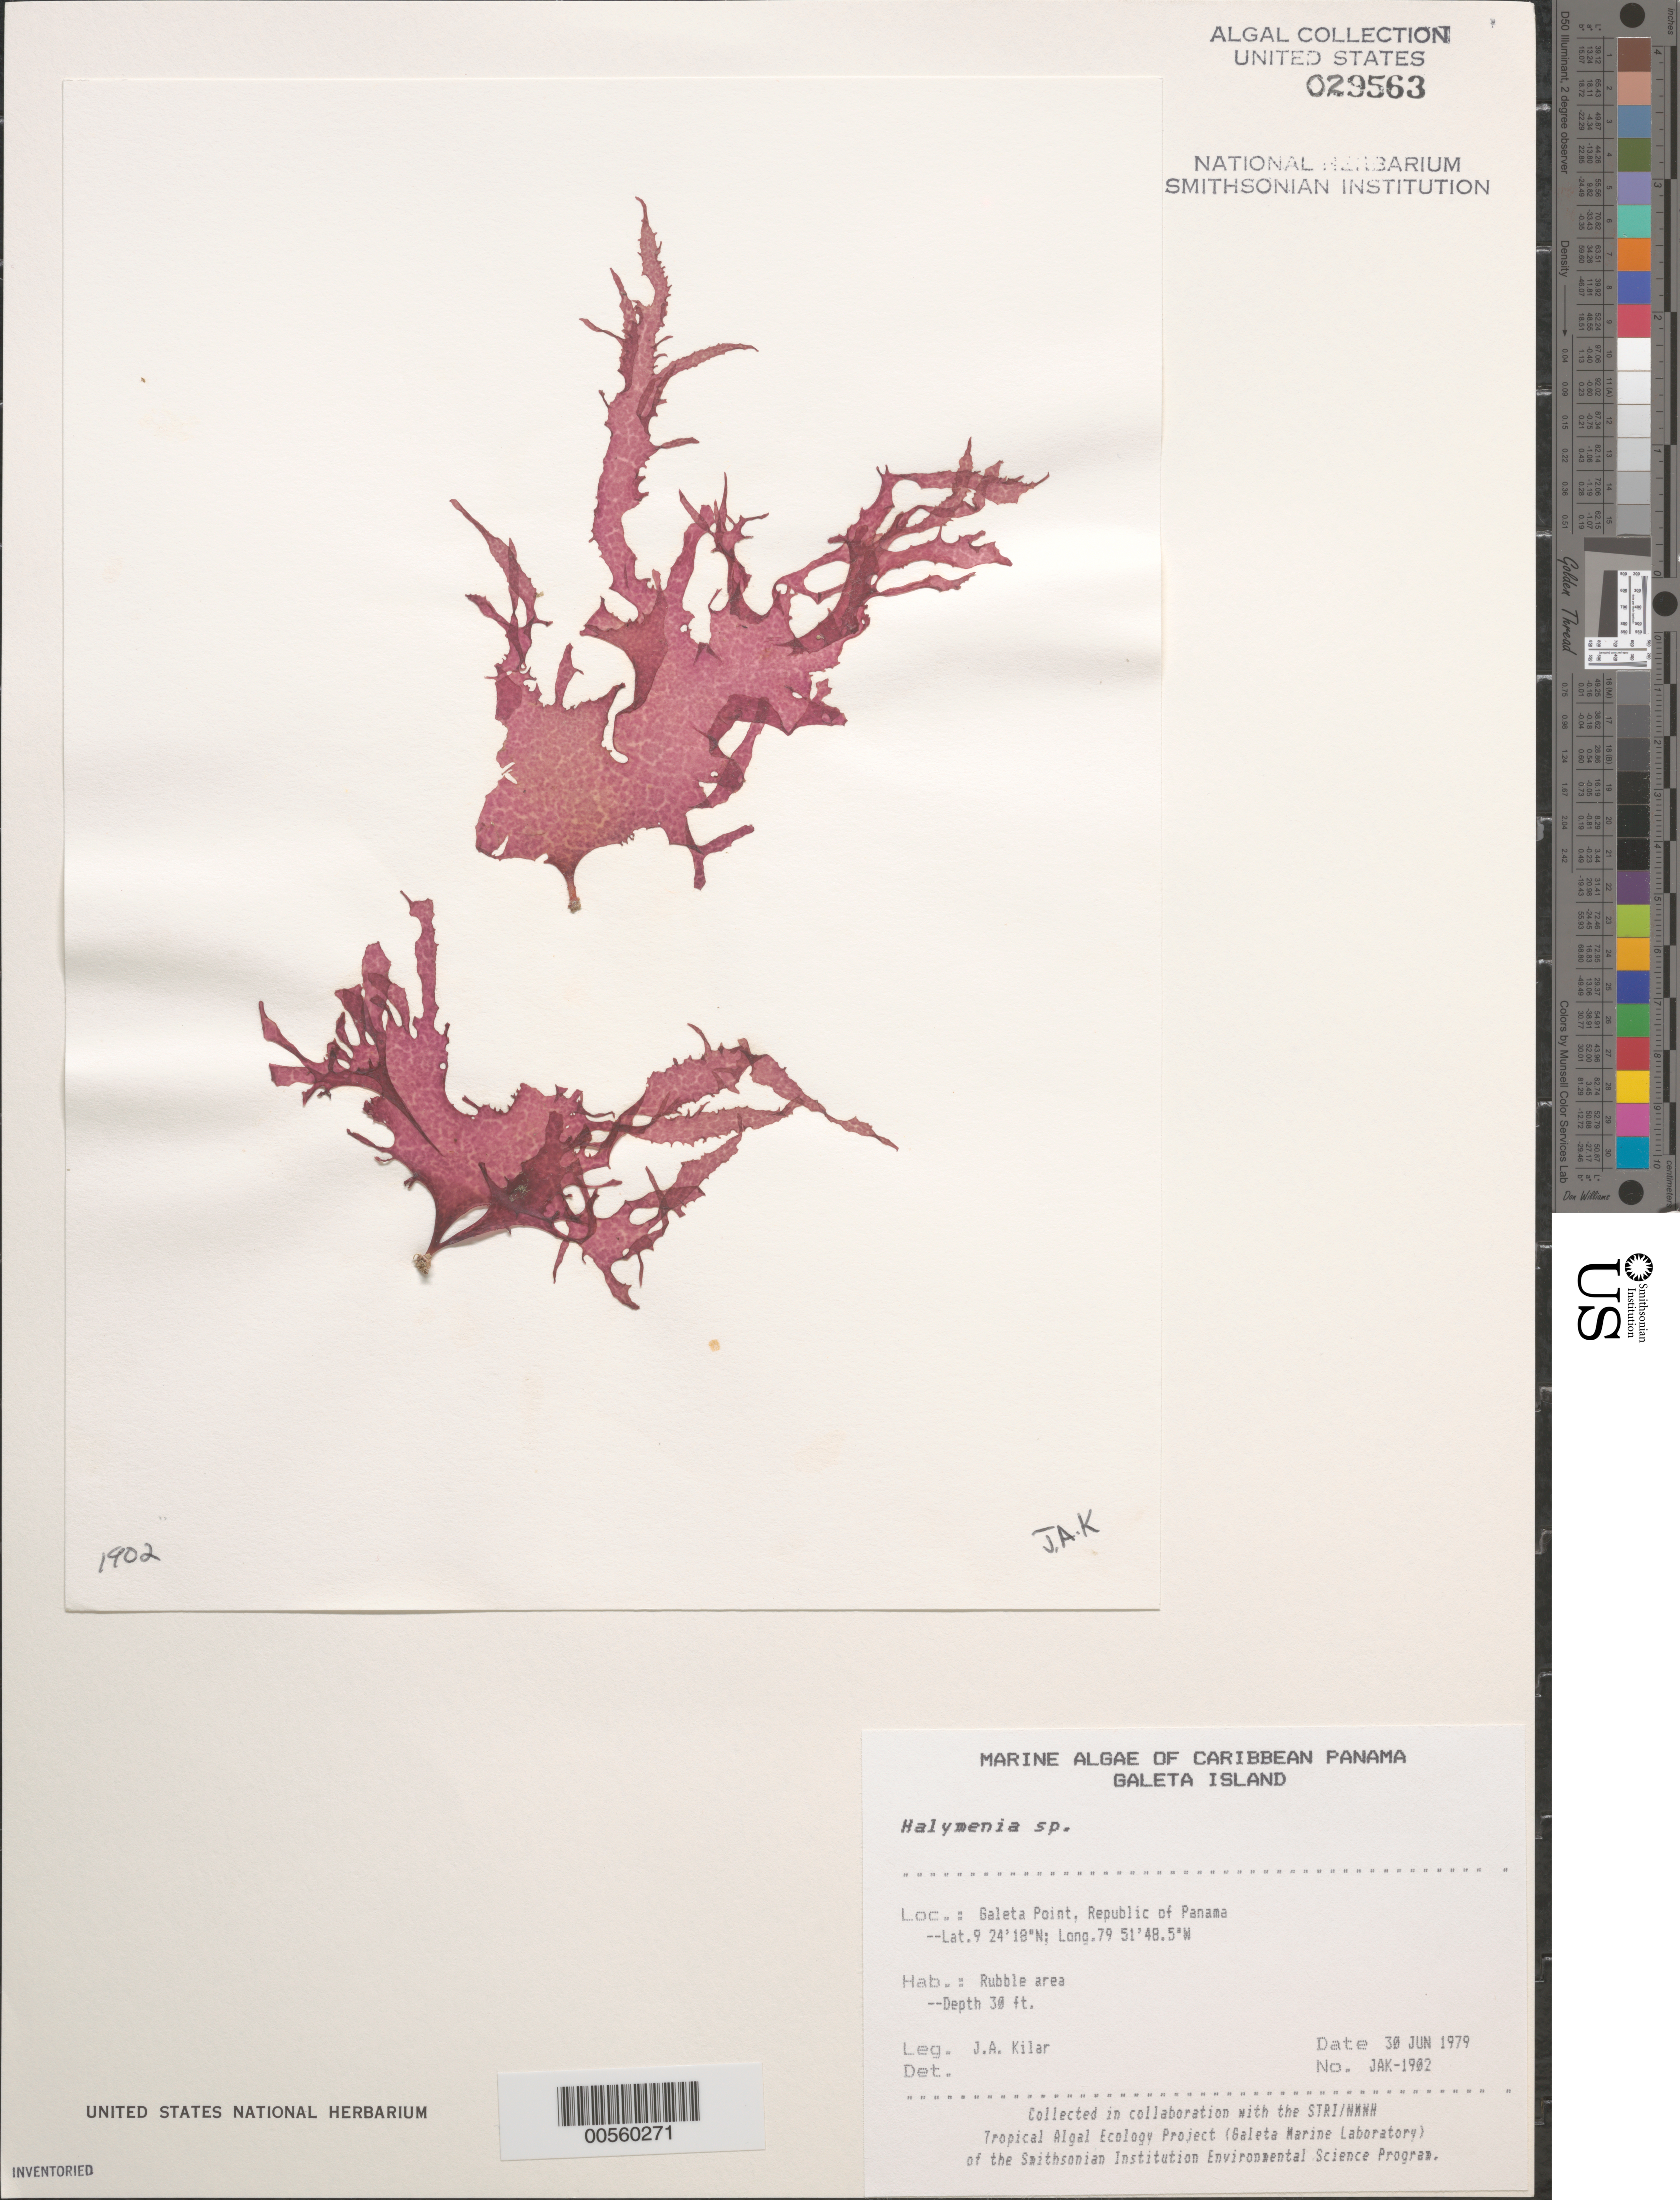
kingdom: Plantae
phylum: Rhodophyta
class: Florideophyceae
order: Halymeniales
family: Halymeniaceae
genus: Halymenia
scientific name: Halymenia sp.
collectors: J. A. Kilar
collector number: JAK-1902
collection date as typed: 30 Jun 1979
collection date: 1979-06-30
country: Panama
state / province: Colón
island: Galeta Island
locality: Galeta Point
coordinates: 9 24' 18" N, 79 51' 48.5" W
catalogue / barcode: US 29563